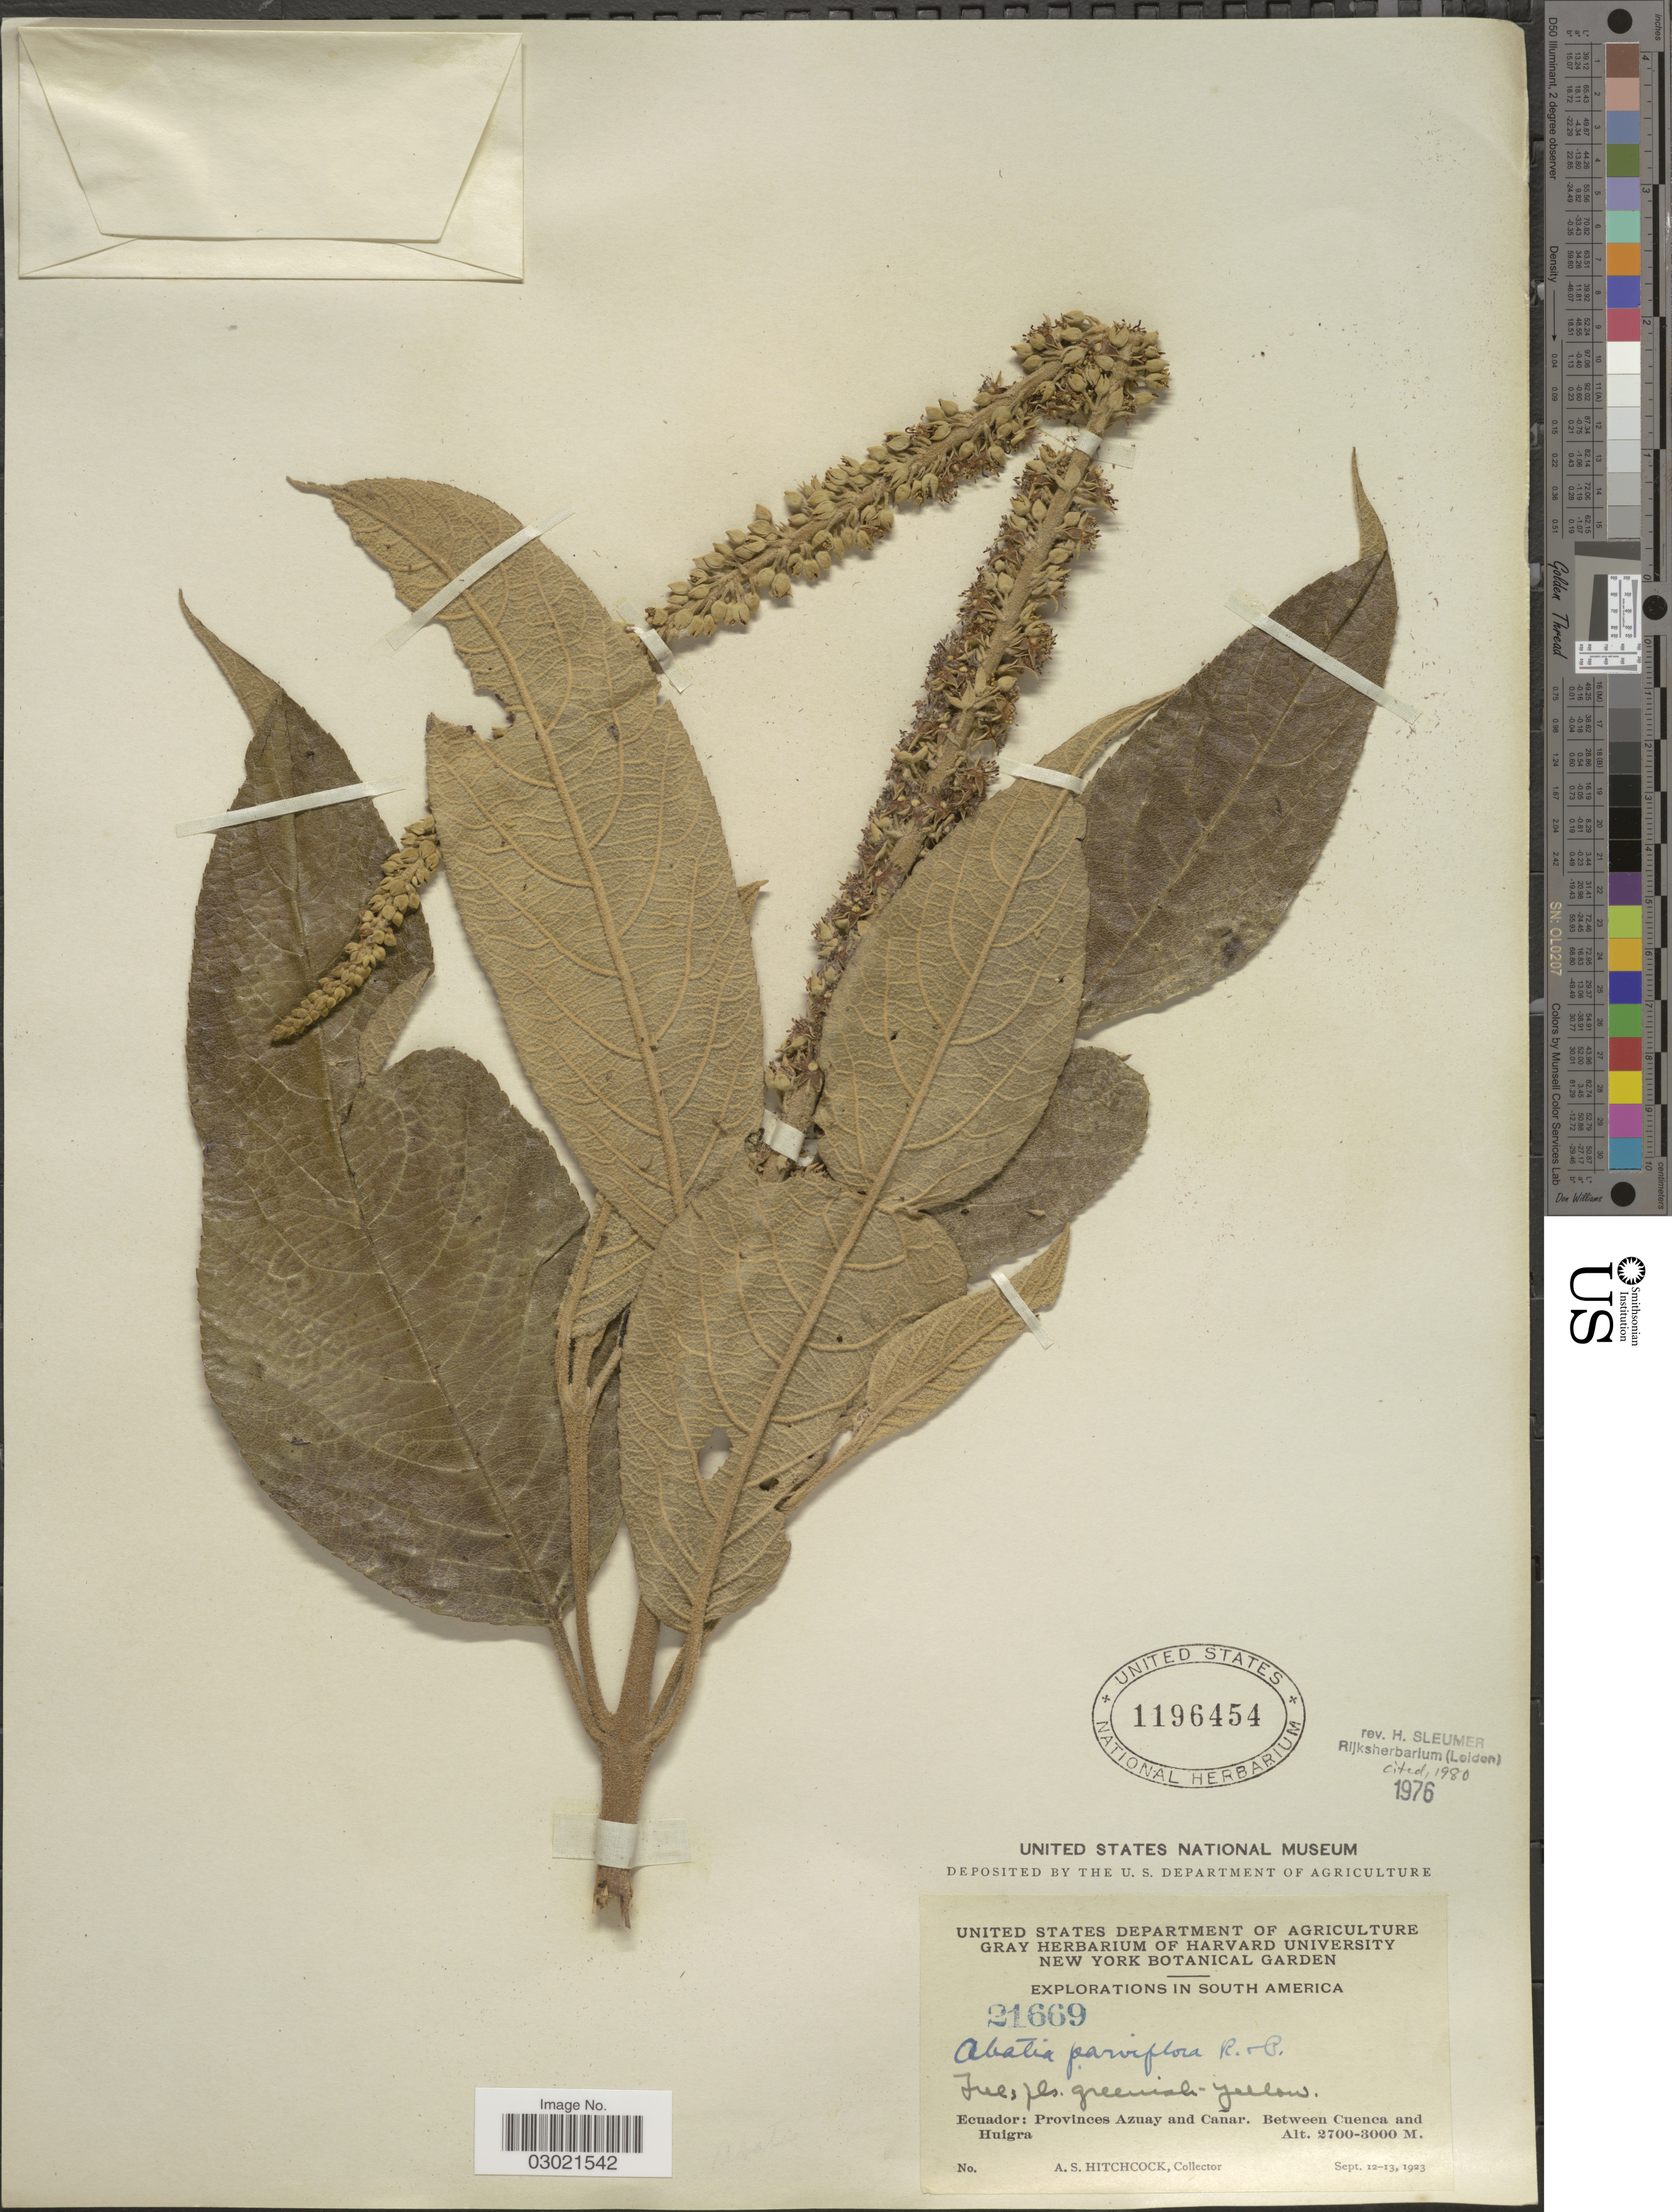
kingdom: Plantae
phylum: Tracheophyta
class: Magnoliopsida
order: Malpighiales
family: Salicaceae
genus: Abatia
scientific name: Abatia parviflora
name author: Ruiz & Pav.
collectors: A. S. Hitchcock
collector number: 21669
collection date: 1923-09-12/1923-09-13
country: Ecuador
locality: Provinces Azuay and Canar. Between Cuenca and Huigra.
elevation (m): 2700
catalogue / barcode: US 1196454